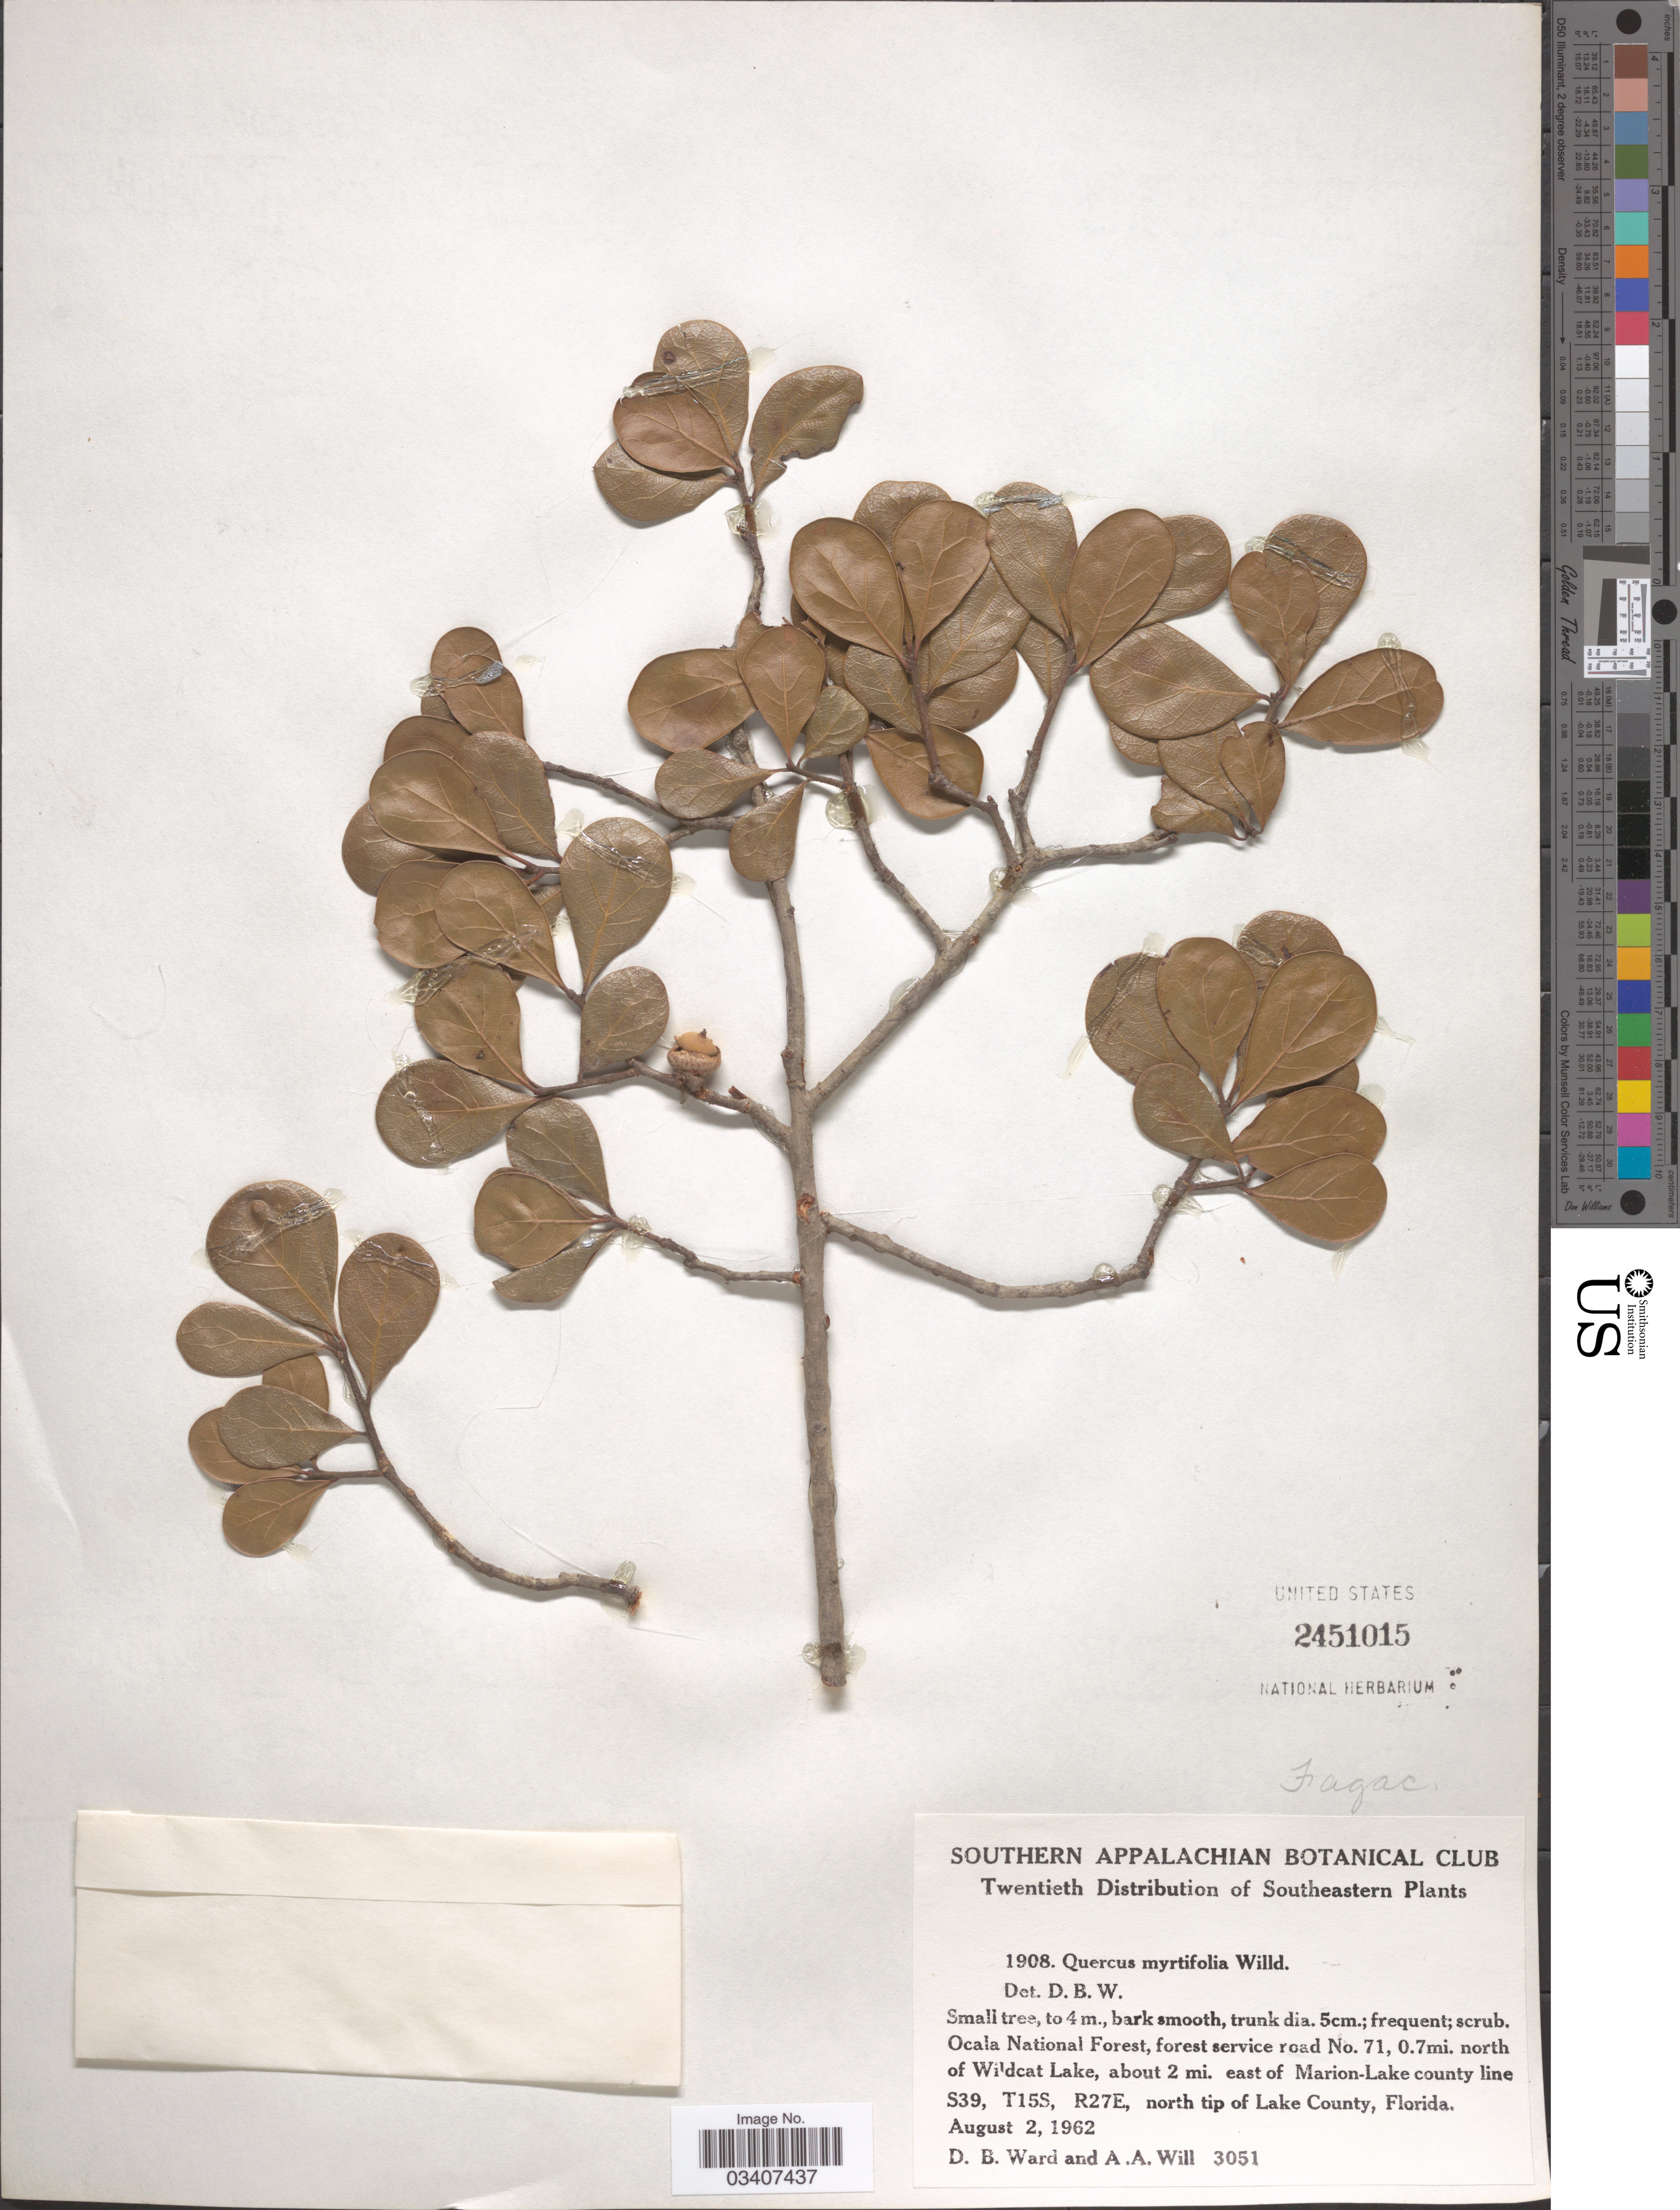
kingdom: Plantae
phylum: Tracheophyta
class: Magnoliopsida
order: Fagales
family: Fagaceae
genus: Quercus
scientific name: Quercus myrtifolia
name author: Willd.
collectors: D. B. Ward & A. Will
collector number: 3051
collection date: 1962-08-02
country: United States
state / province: Florida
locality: Southeastern. Ocala National Forest, forest service road No. 71, 0.7 mi. north of Wildcat Lake, about 2 mi. east of Marion-Lake county line S39, T15S, R27E, north tip of Lake County.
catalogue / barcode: US 2451015